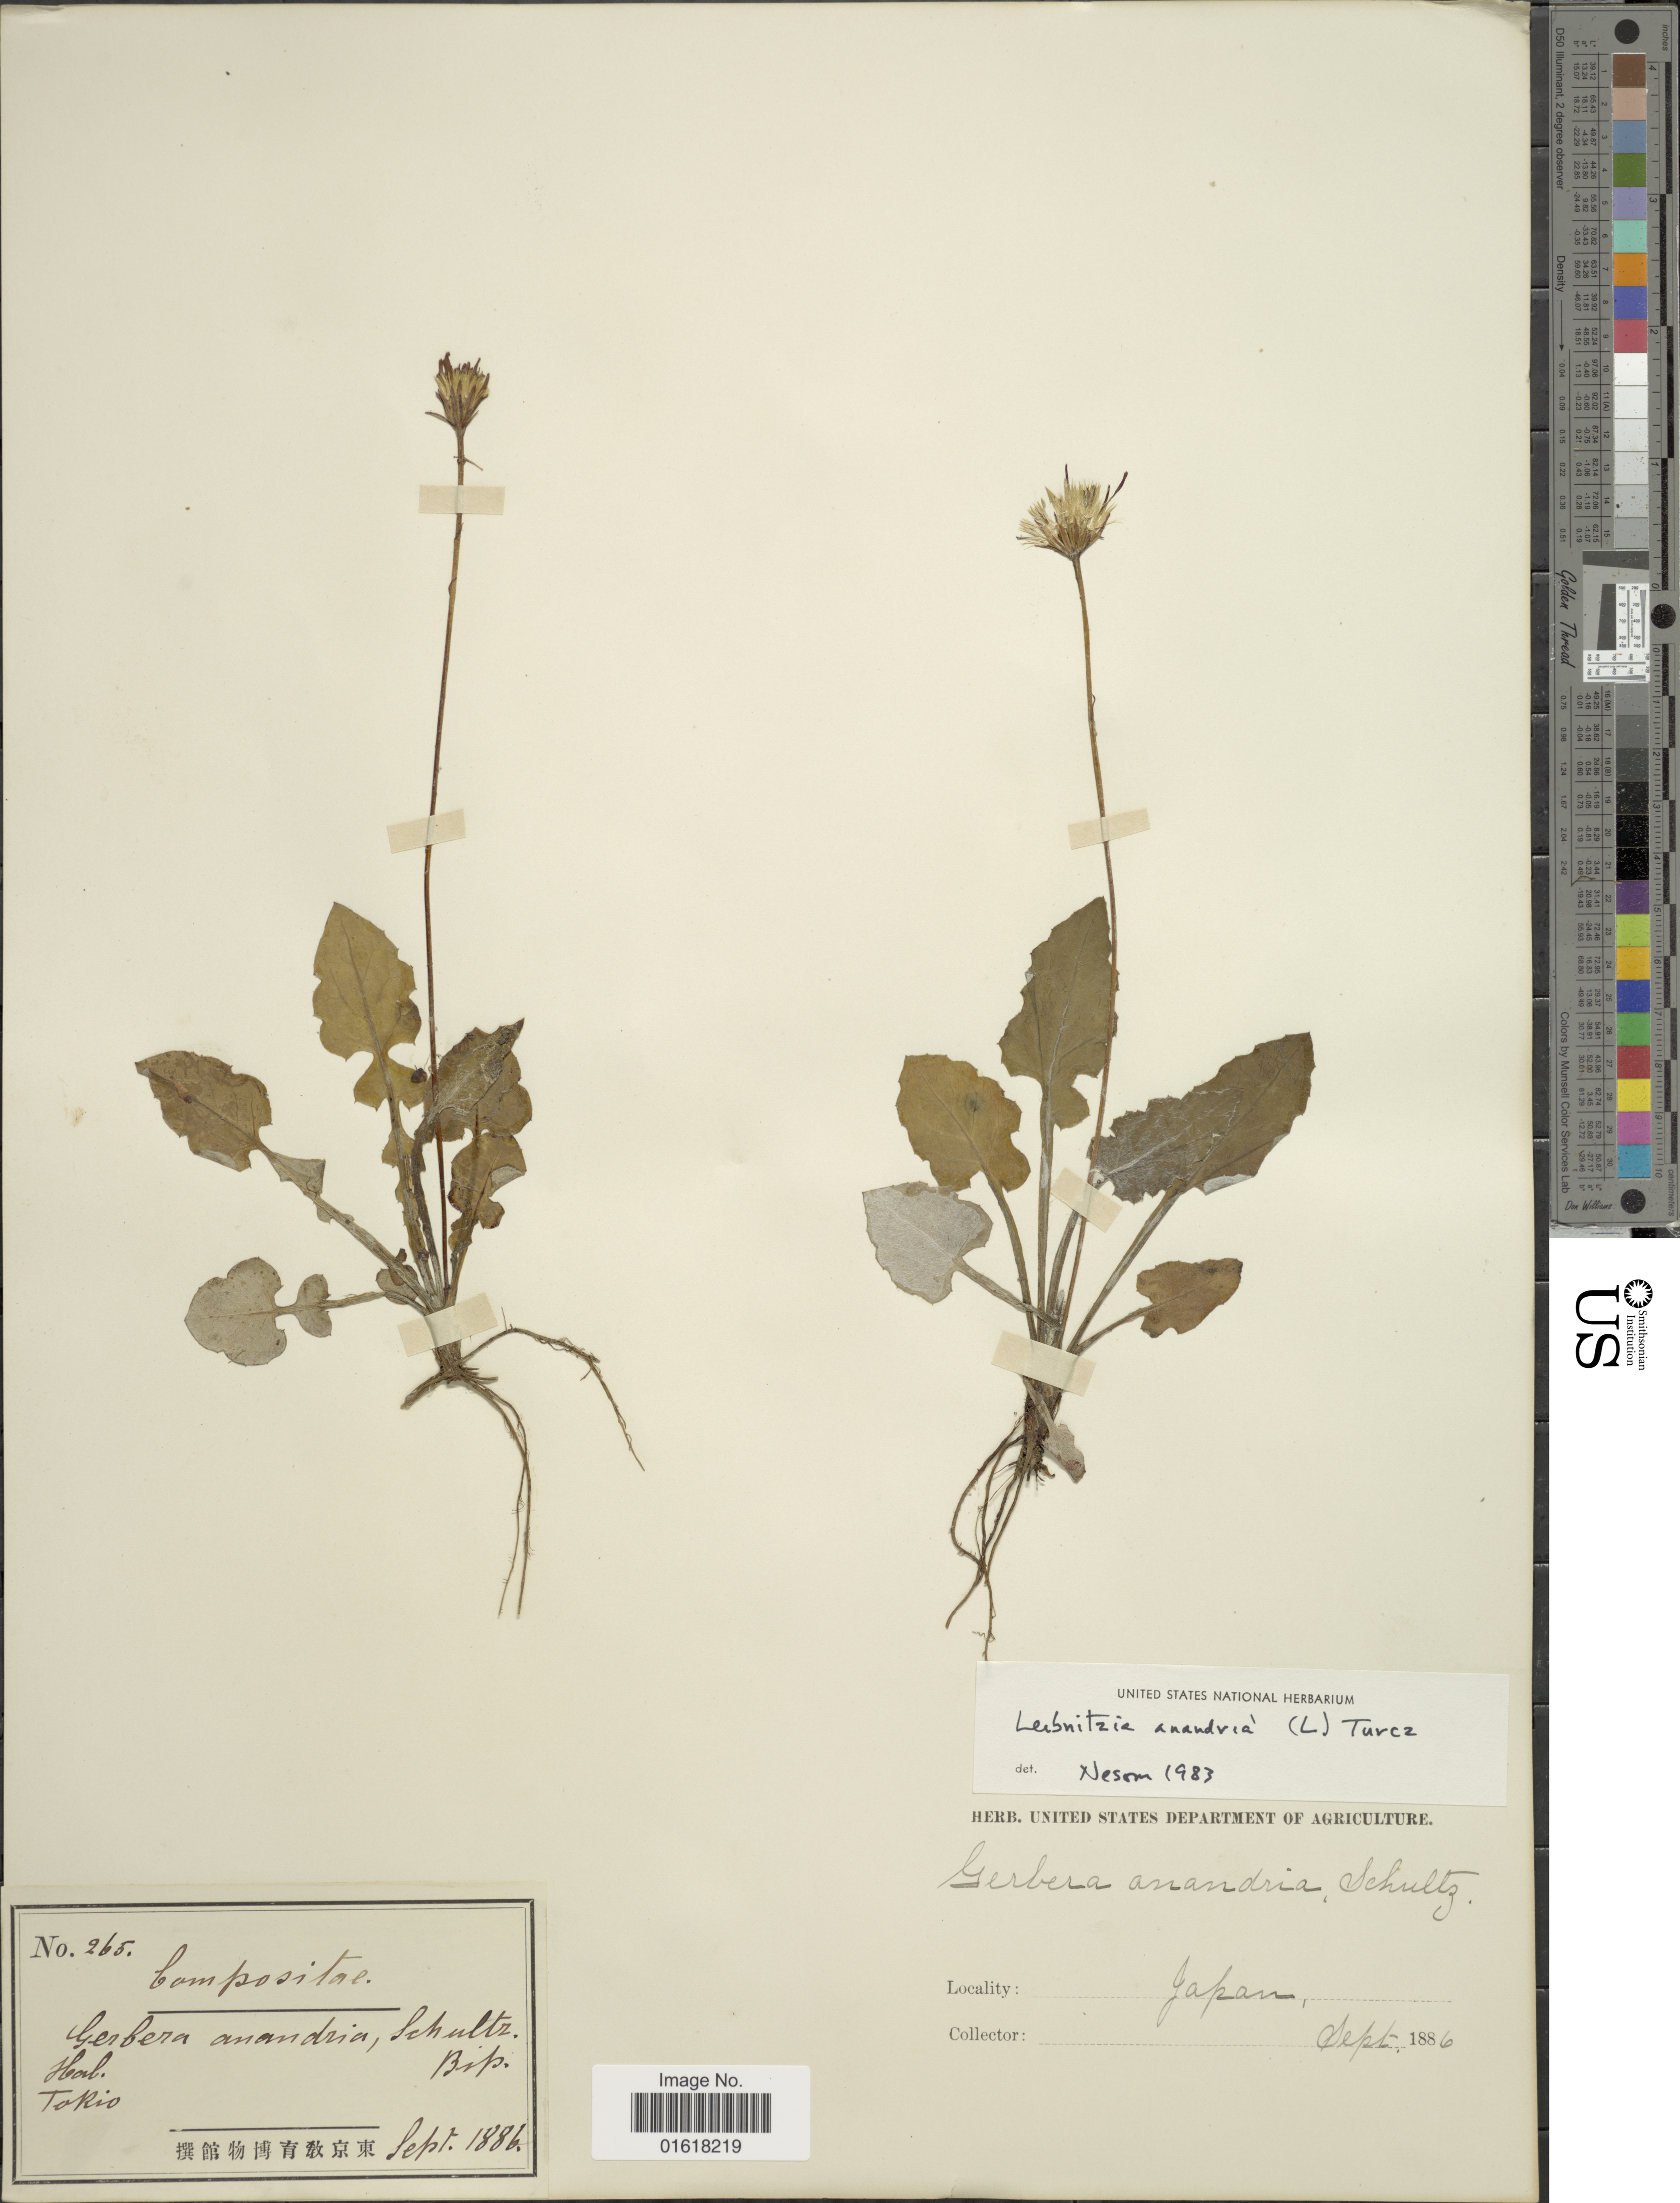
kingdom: Plantae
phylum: Tracheophyta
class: Magnoliopsida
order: Asterales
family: Asteraceae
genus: Leibnitzia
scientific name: Leibnitzia anandria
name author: (L.) Nakai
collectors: Facchini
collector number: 265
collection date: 1886-09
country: Japan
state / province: Tokyo, Federal City of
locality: Tokio.